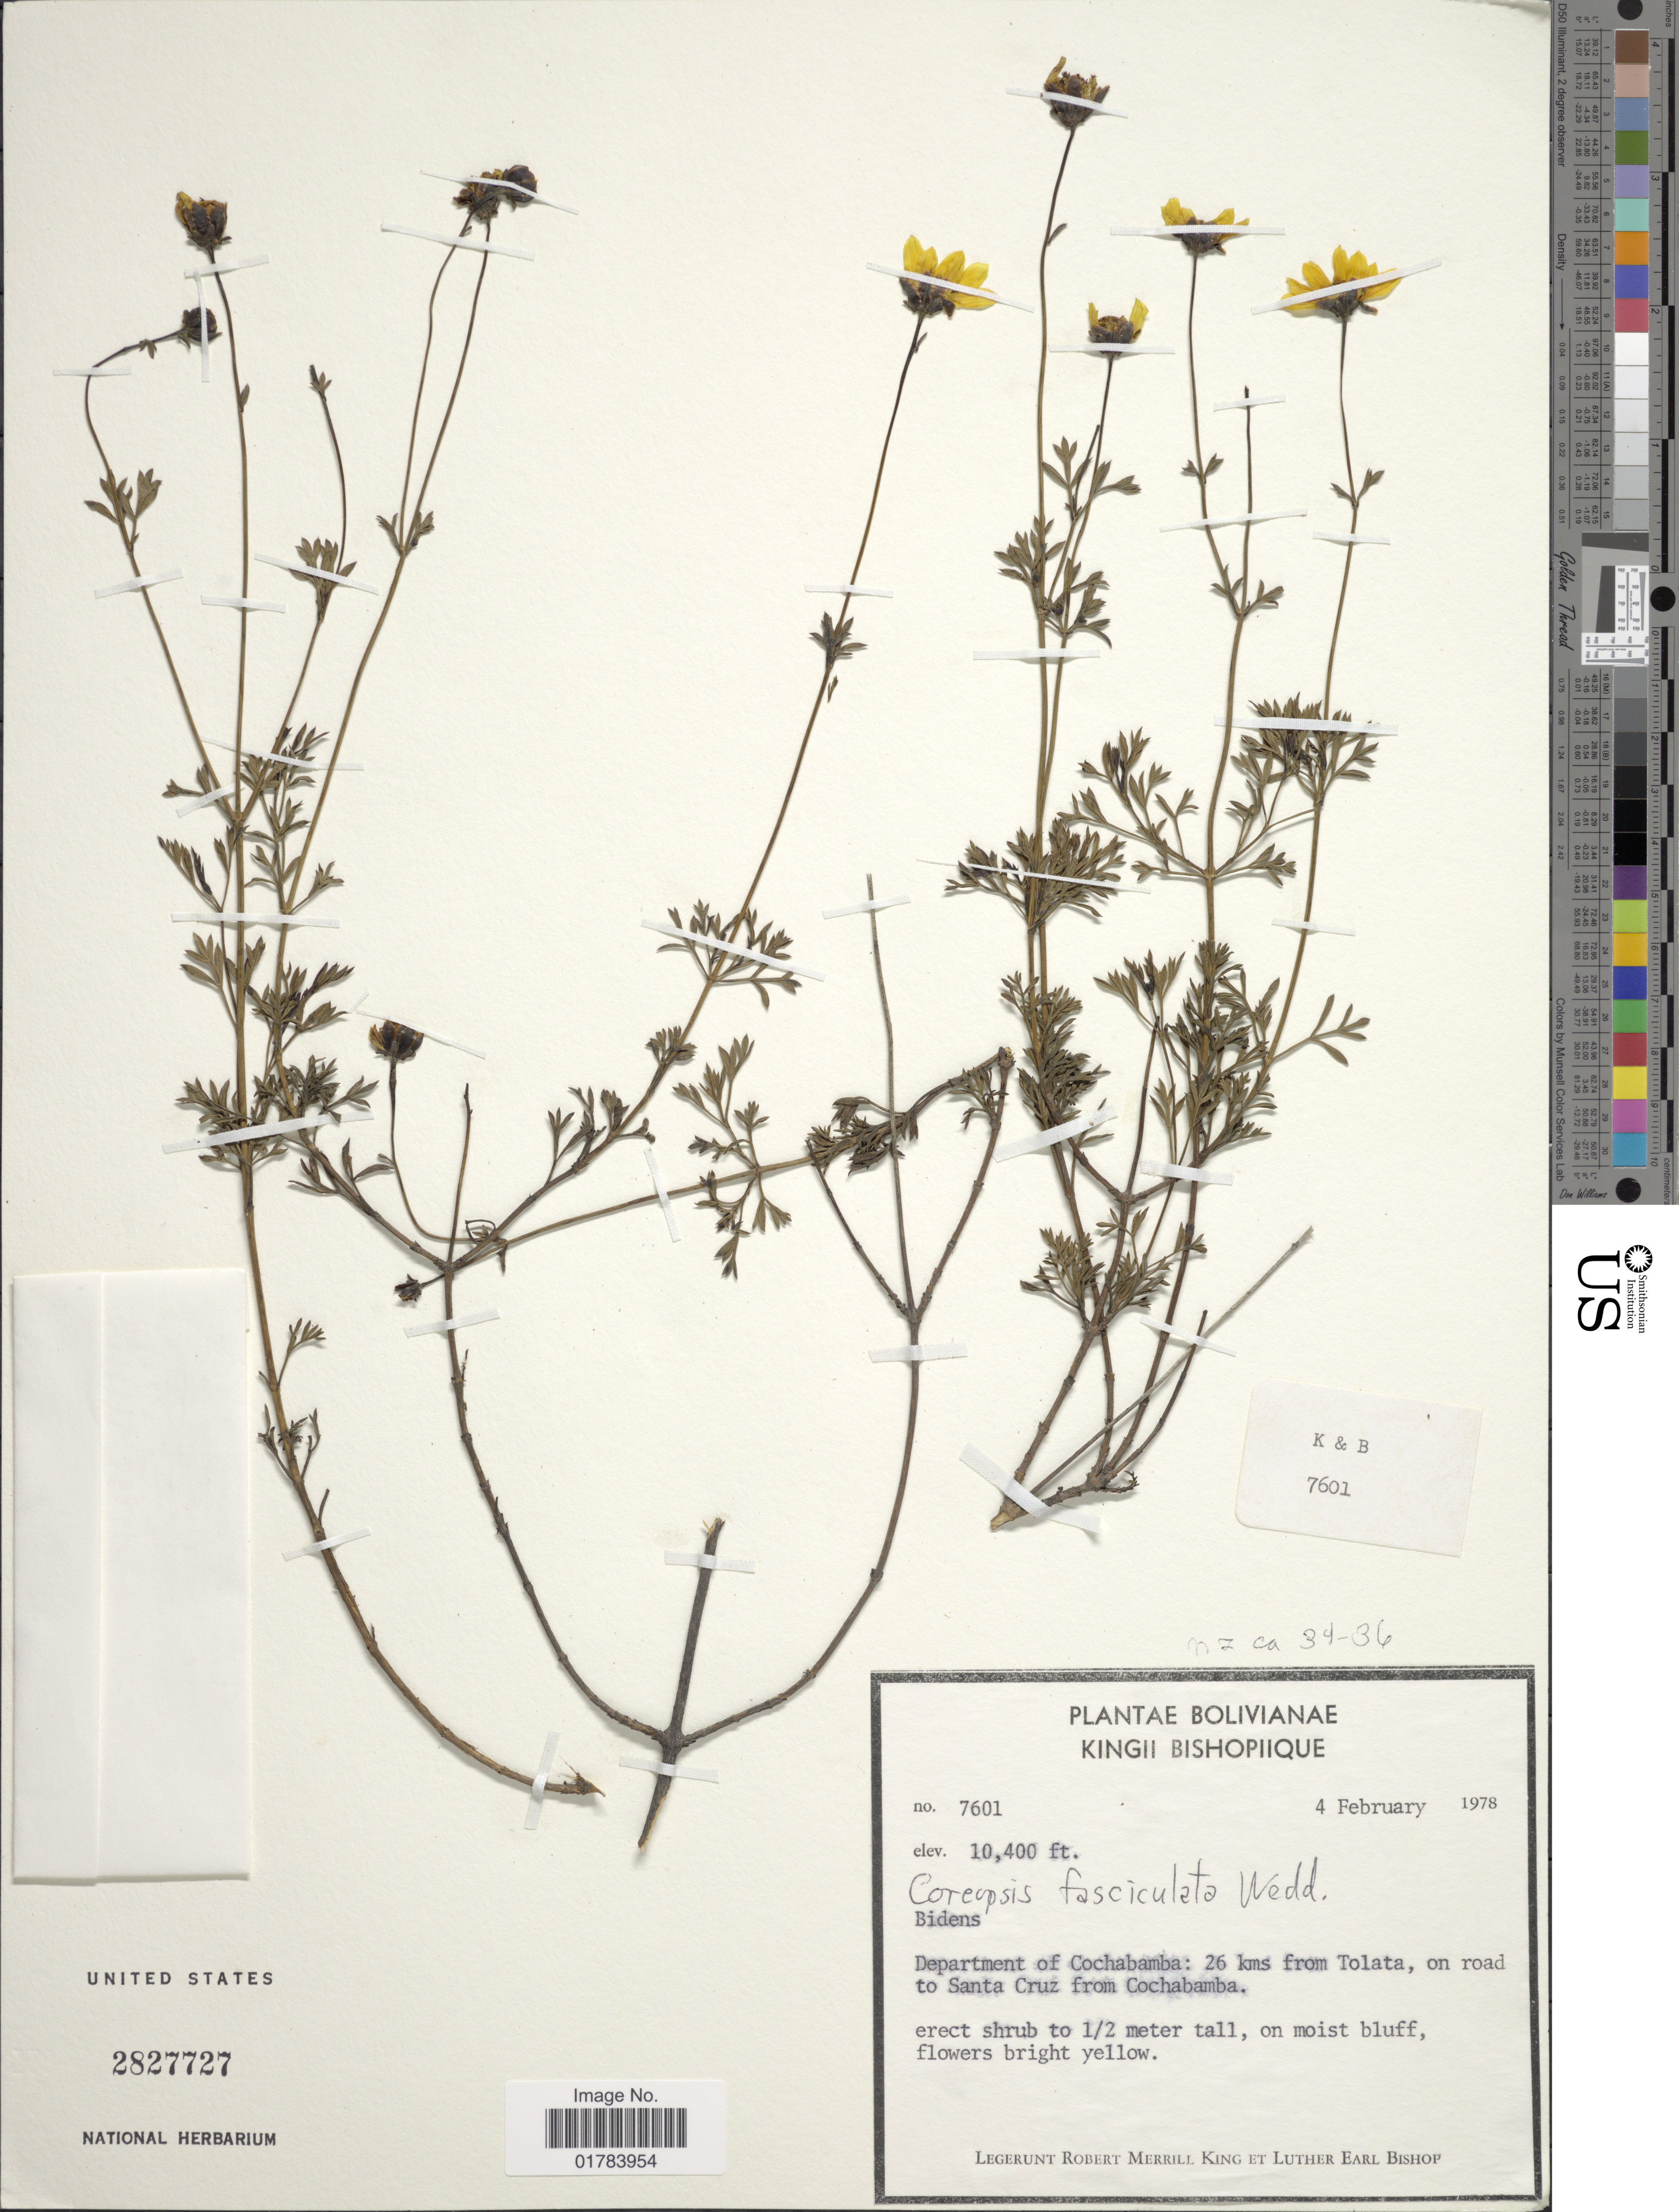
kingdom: Plantae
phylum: Tracheophyta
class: Magnoliopsida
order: Asterales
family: Asteraceae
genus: Coreopsis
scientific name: Coreopsis pickeringii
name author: A. Gray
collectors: R. M. King & L. E. Bishop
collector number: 7601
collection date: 1978-02-04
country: Bolivia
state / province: Cochabamba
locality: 26 kms from Tolata, on road to Santa Cruz from Cochabamba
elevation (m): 3170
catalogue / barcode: US 2827727